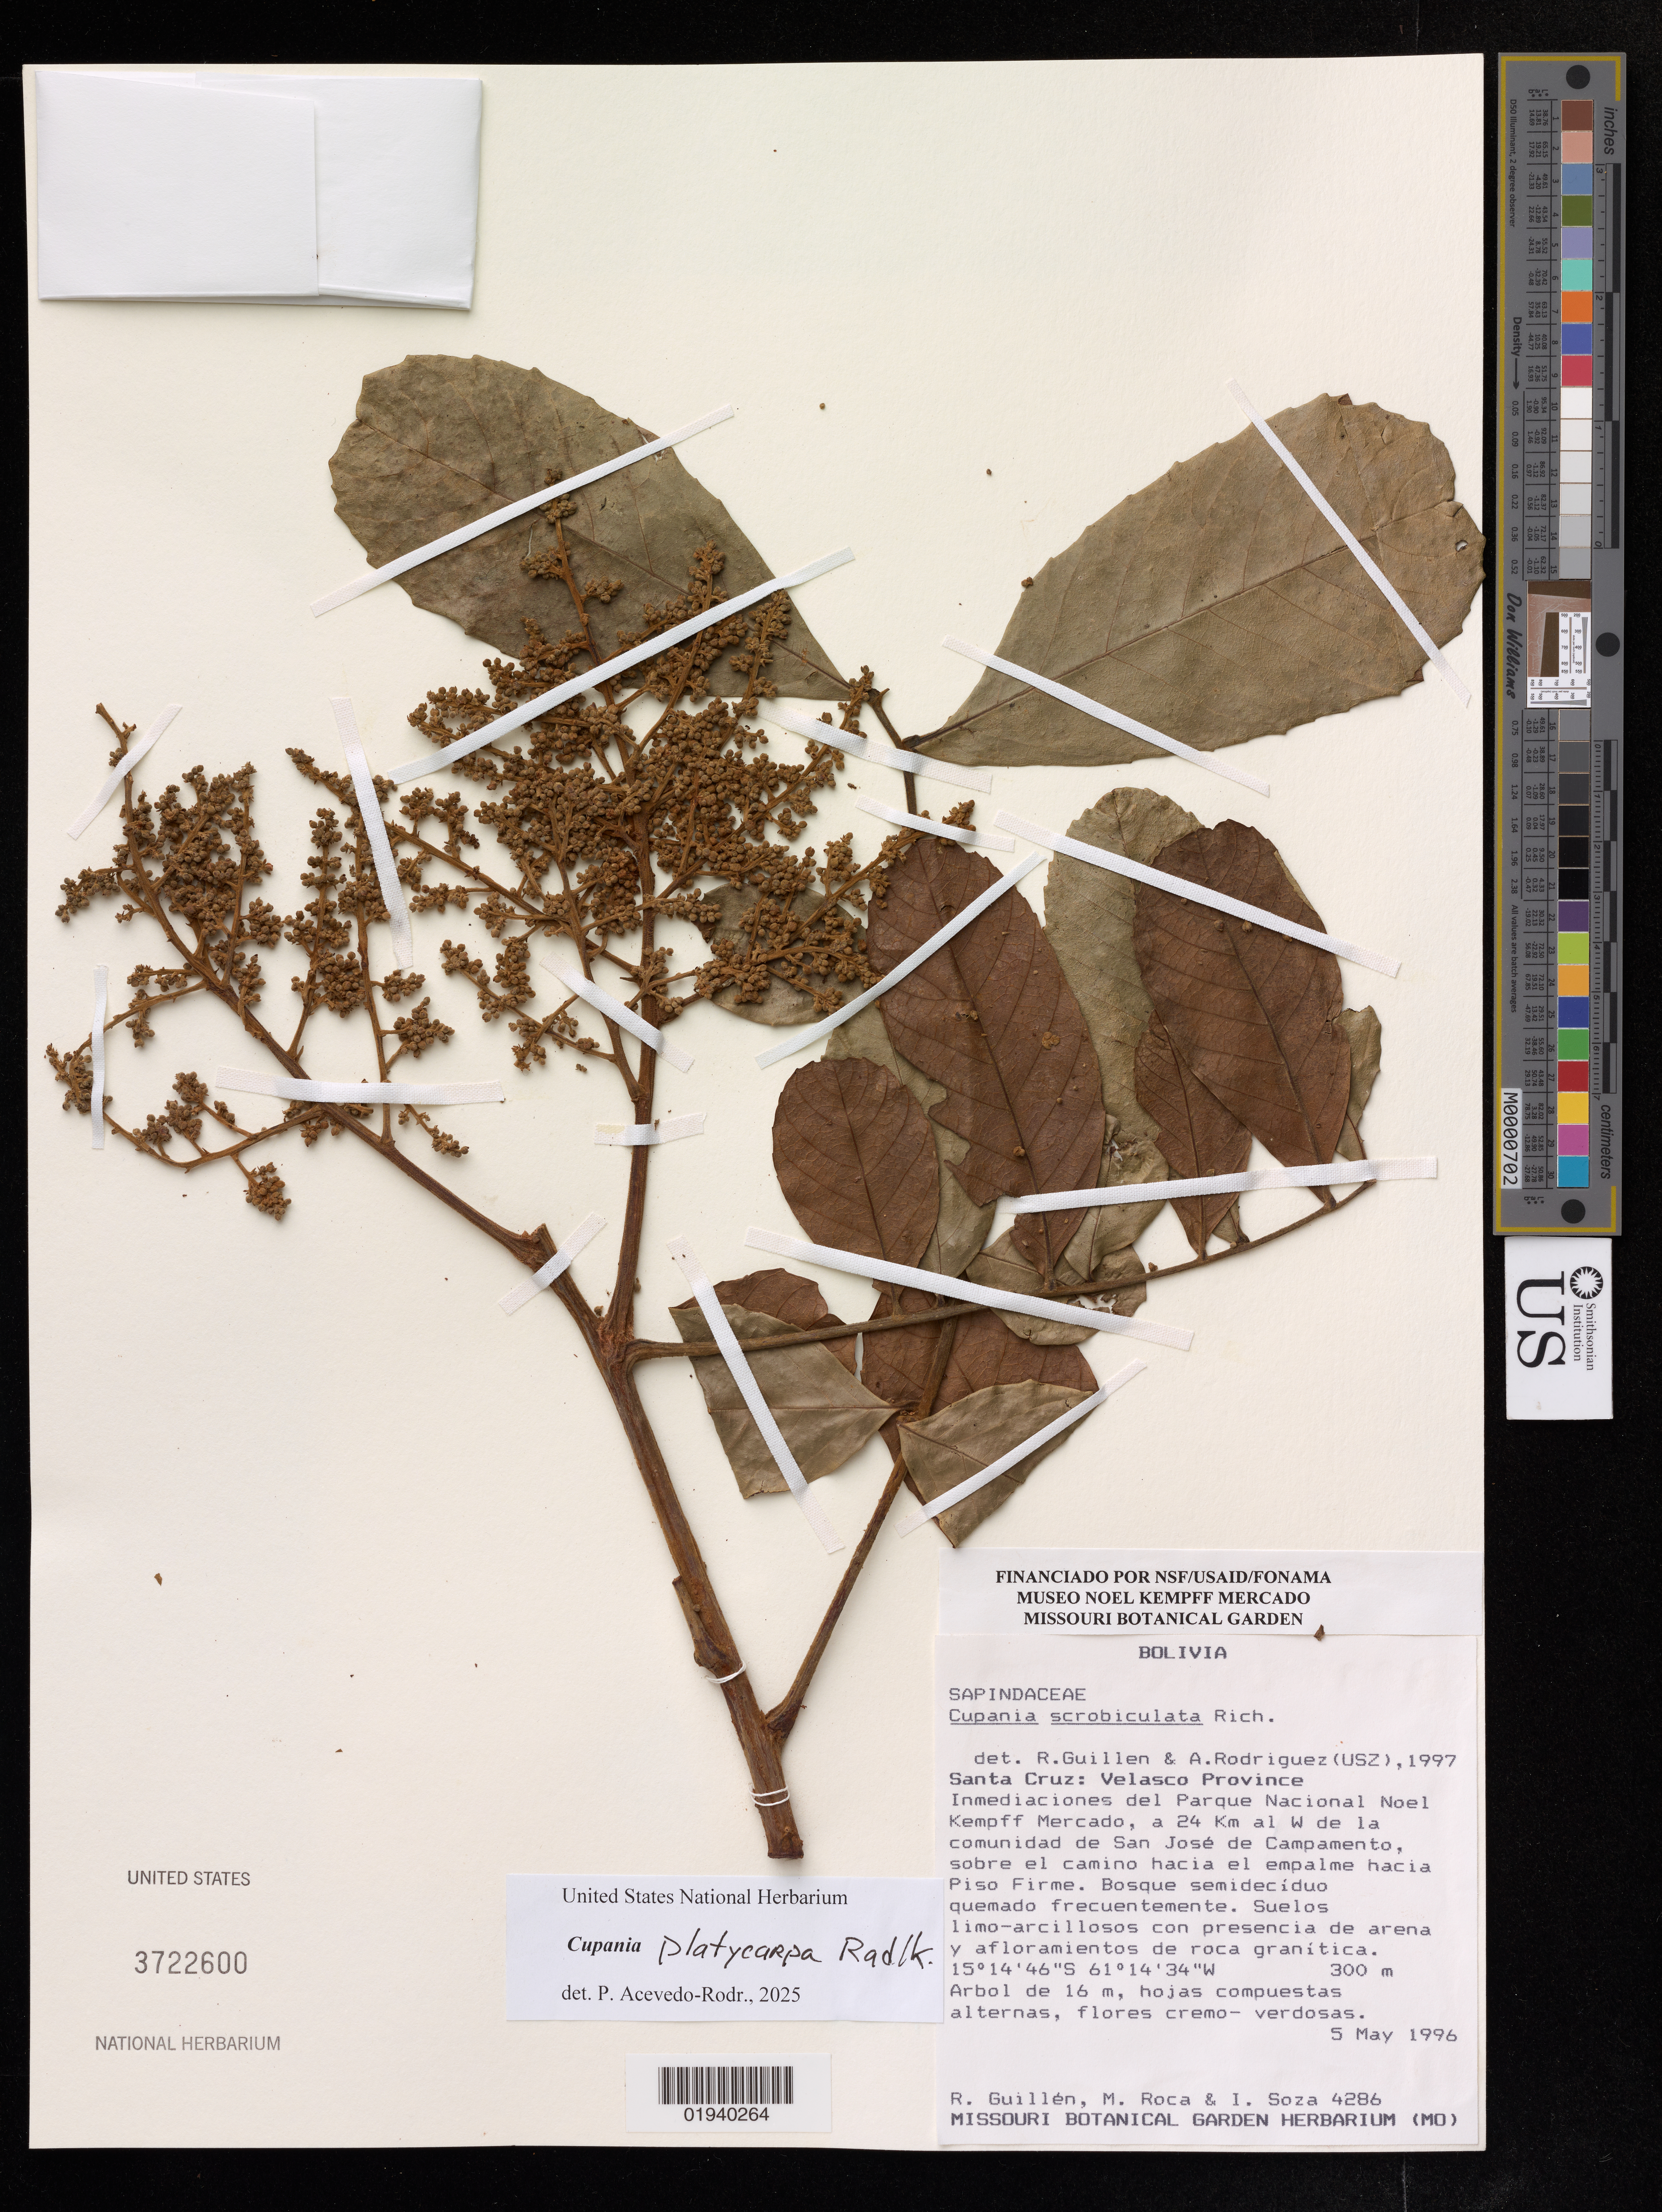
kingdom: Plantae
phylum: Tracheophyta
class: Magnoliopsida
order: Sapindales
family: Sapindaceae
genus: Cupania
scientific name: Cupania platycarpa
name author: Radlk.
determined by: Acevedo-Rodriguez, P., (US), Smithsonian Institution - National Museum of Natural History (UNITED STATES)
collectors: R. Guillen, M. Roca & I. Soza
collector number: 4286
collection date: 1996-05-05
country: Bolivia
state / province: Santa Cruz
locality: Velasco Province. Inmediaciones del Parque Nacional Noel Kempff Mercado, a 24 km al W de la comunidad de San José de Campamento, sobre el camino hacia el empalme hacia Piso Firme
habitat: Bosque semidecíduo quemado frecuentements. Suelos limo-arcillosos con presencia de arena y afloramientos de roca granítica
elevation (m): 300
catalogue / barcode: US 3722600